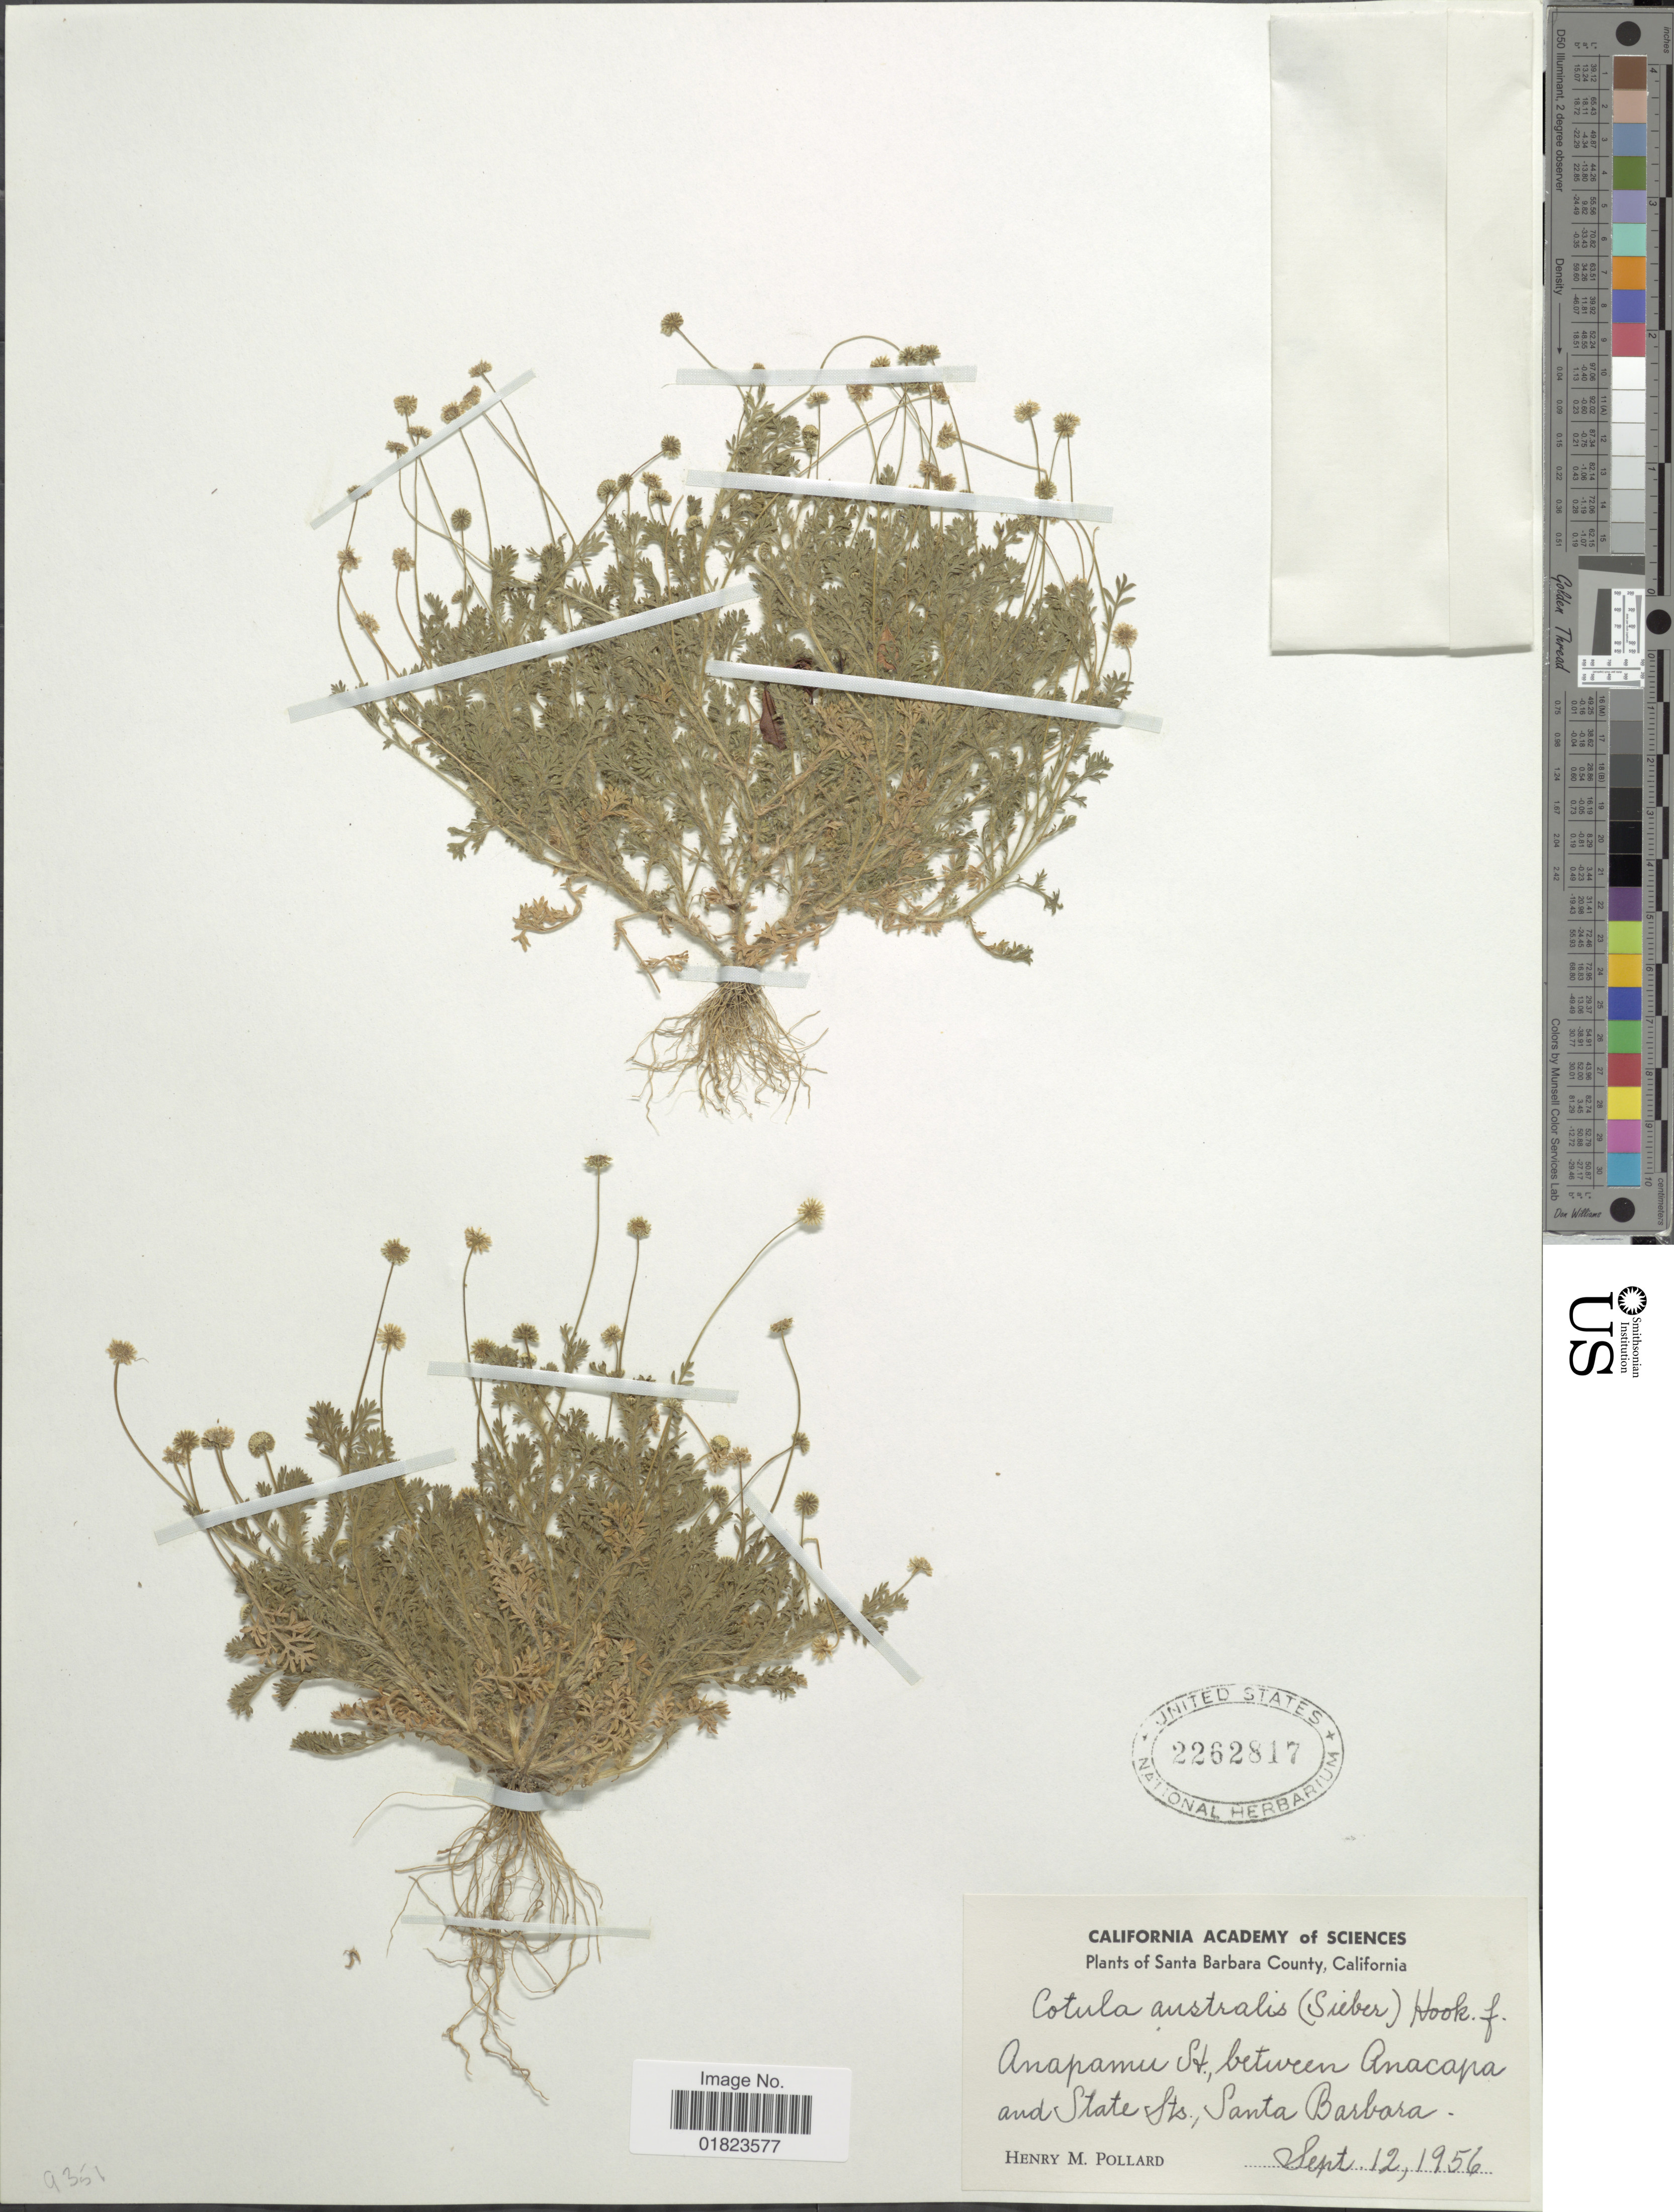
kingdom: Plantae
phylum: Tracheophyta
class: Magnoliopsida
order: Asterales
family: Asteraceae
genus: Cotula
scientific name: Cotula australis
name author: (Sieber ex Spreng.) Hook. f.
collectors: H. M. Pollard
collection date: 1956-09-12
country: United States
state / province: California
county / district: Santa Barbara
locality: Santa Barbara County, California. Anapamu St. between Anacapa and State Sts. Santa Barbara.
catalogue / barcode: US 2262817